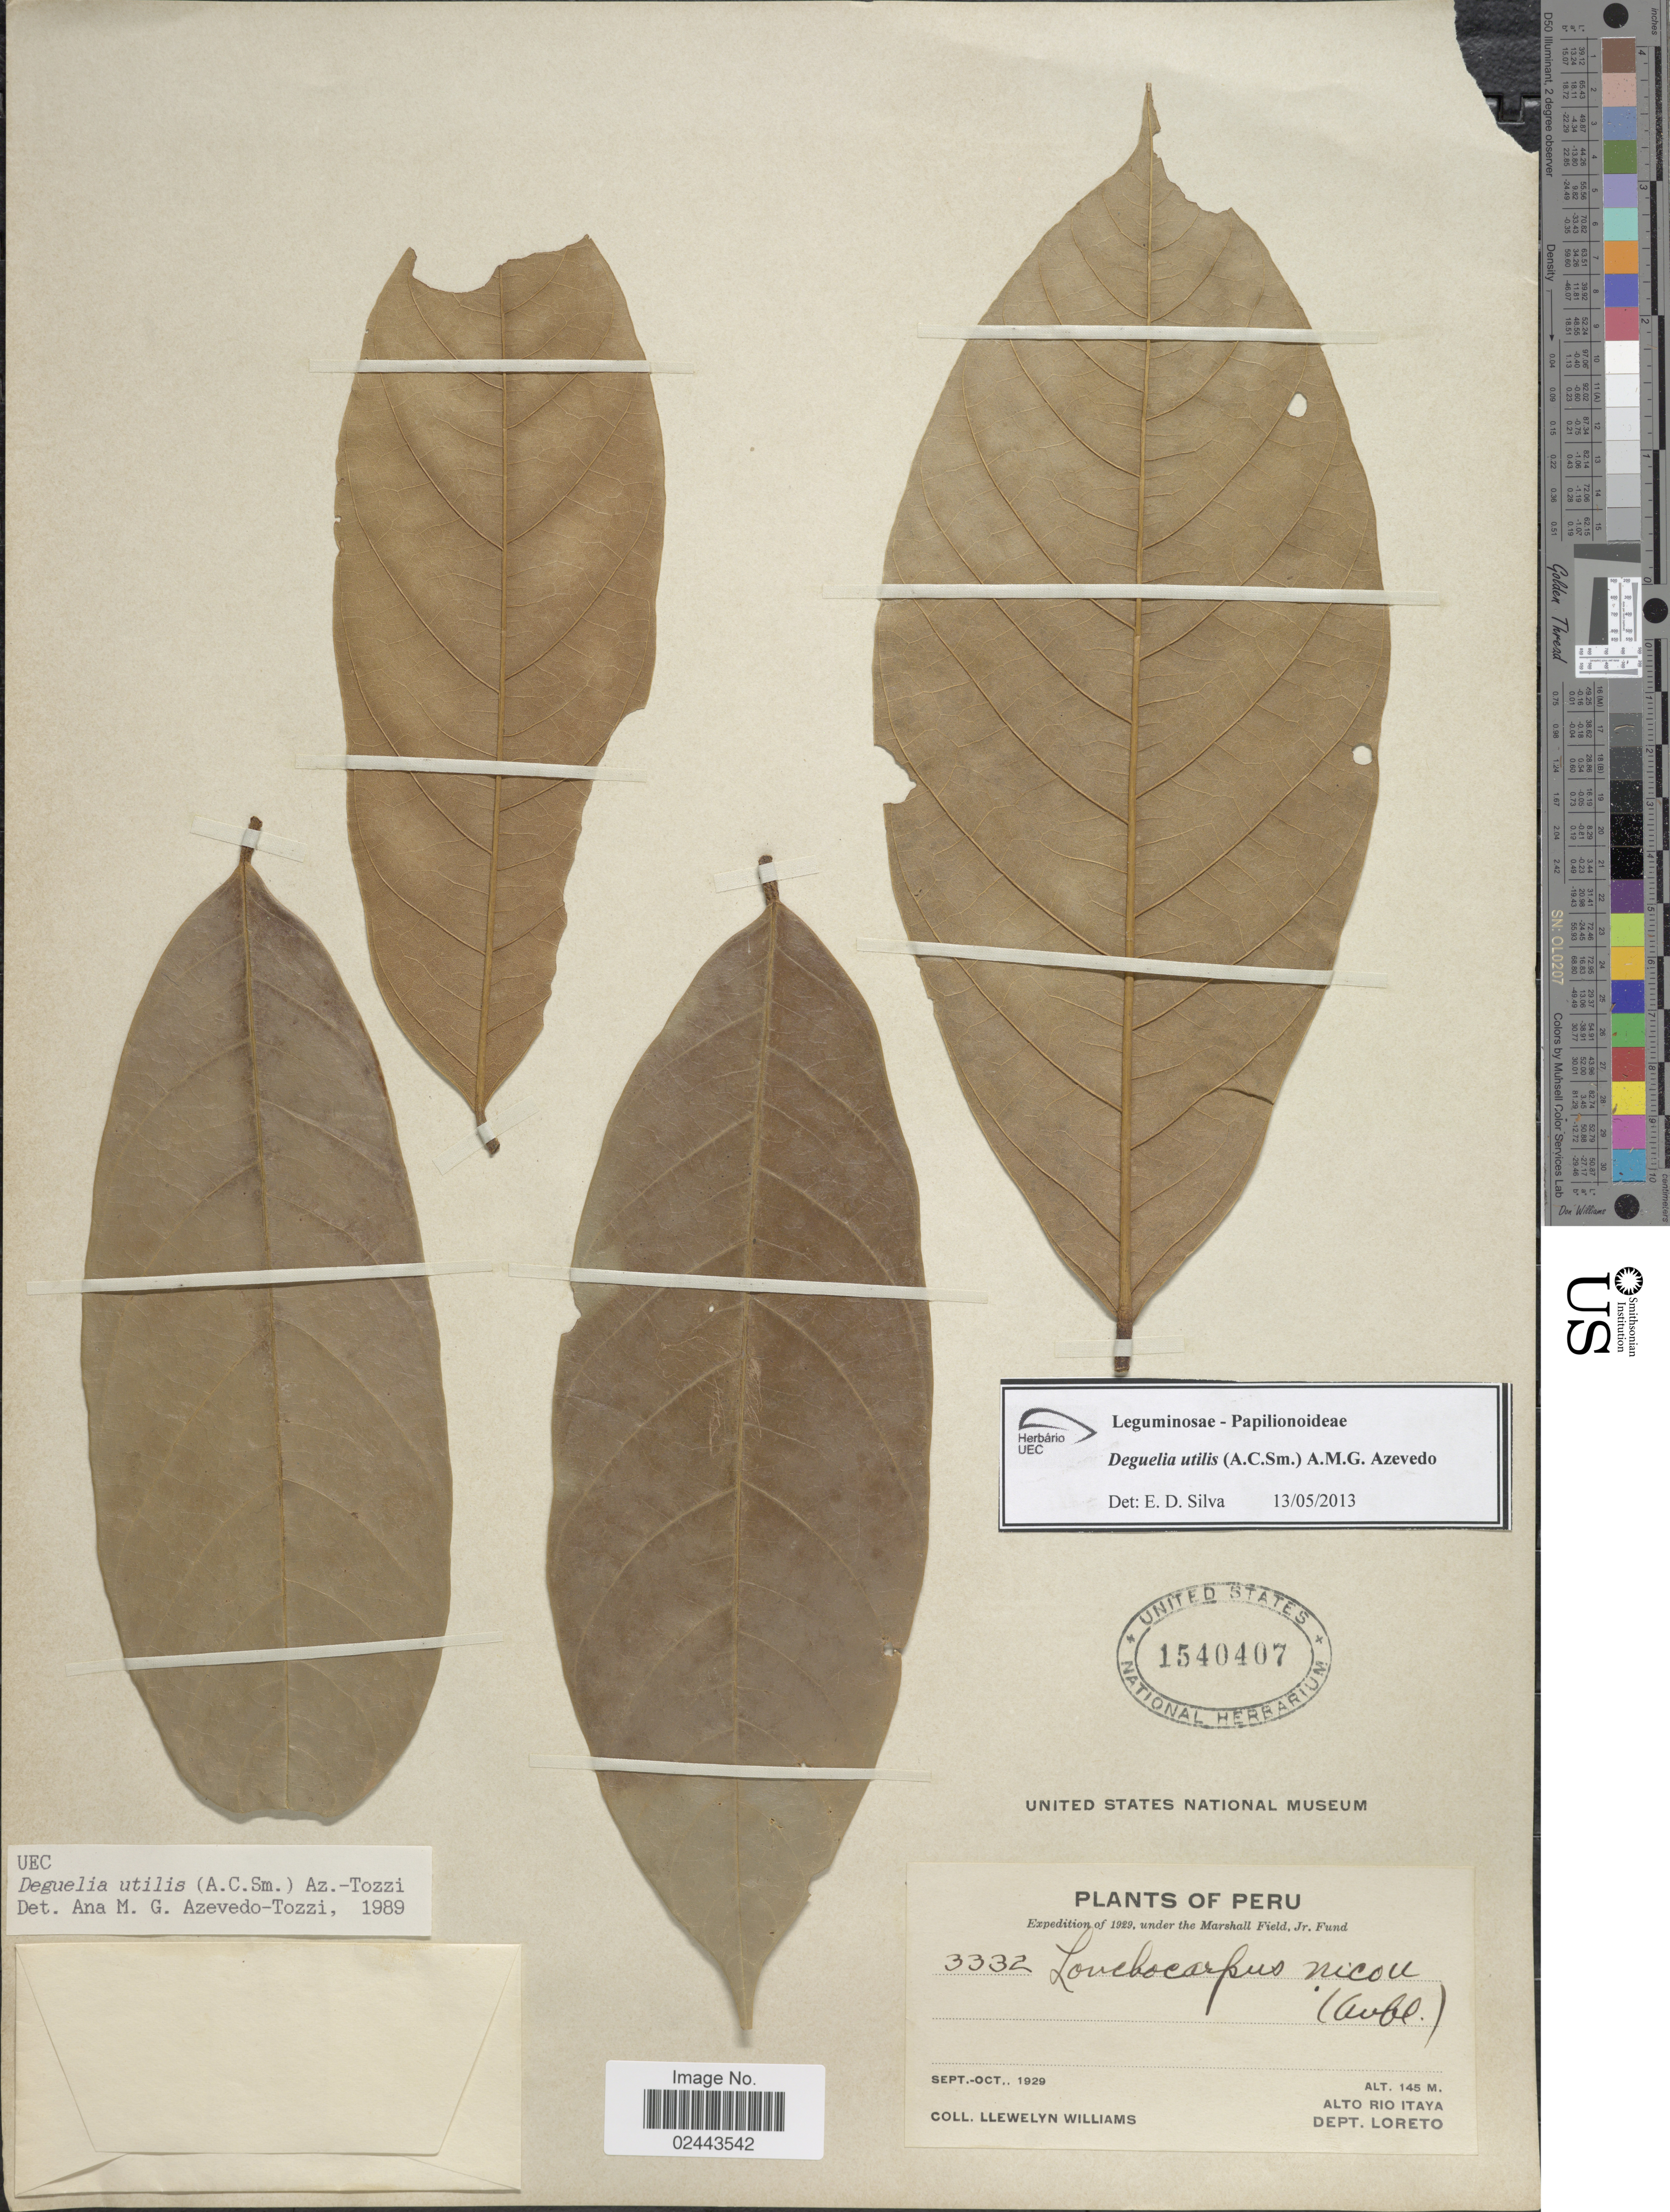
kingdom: Plantae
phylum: Tracheophyta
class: Magnoliopsida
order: Fabales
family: Fabaceae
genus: Deguelia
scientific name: Deguelia utilis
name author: (A.C. Sm.) A.M.G. Azevedo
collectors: Ll. Williams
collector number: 3332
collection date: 1929-09/1929-10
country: Peru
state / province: Loreto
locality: Alto Rio Itaya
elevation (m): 145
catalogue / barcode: US 1540407